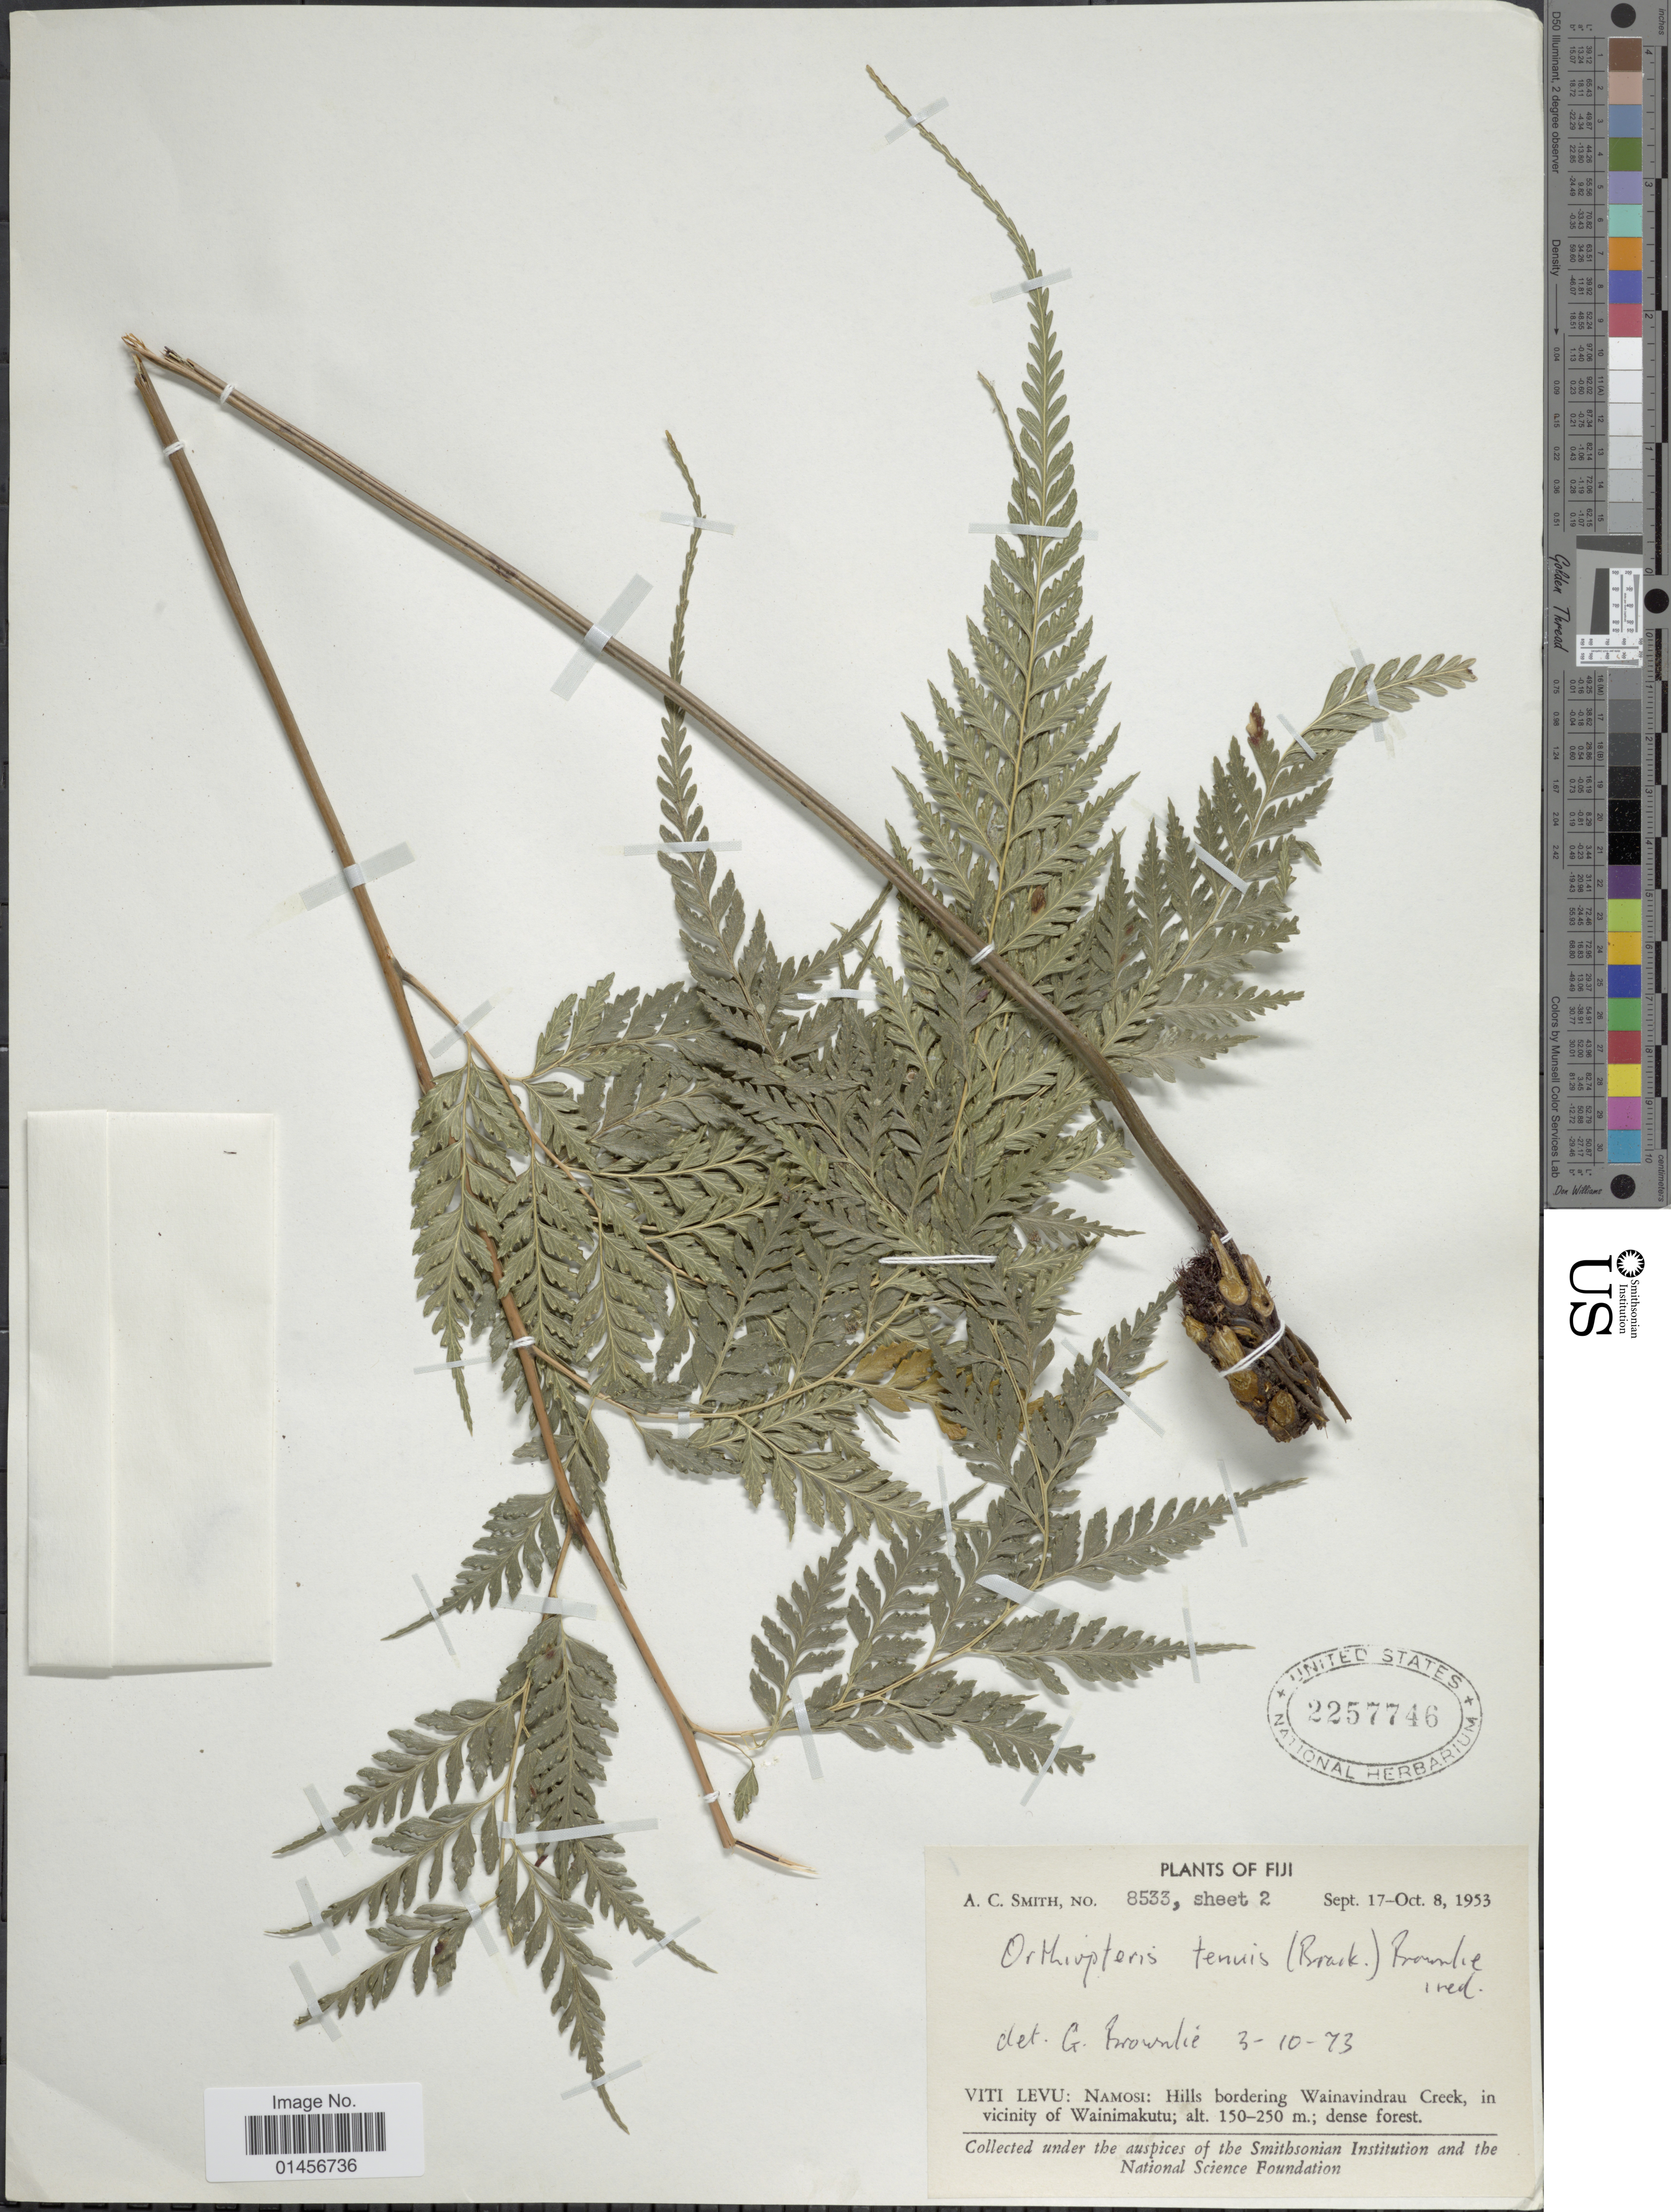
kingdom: Plantae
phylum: Tracheophyta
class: Polypodiopsida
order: Polypodiales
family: Saccolomataceae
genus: Saccoloma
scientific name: Saccoloma tenue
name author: (Brack.) Mett.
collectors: A. C. Smith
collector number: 8533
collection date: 1953-09-17/1953-10-08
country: Fiji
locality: Viti Levu: Namosi: Hills bordering Wainavindrau Creek, in vicinity of Wainimakutu.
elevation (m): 150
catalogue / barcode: US 2257746